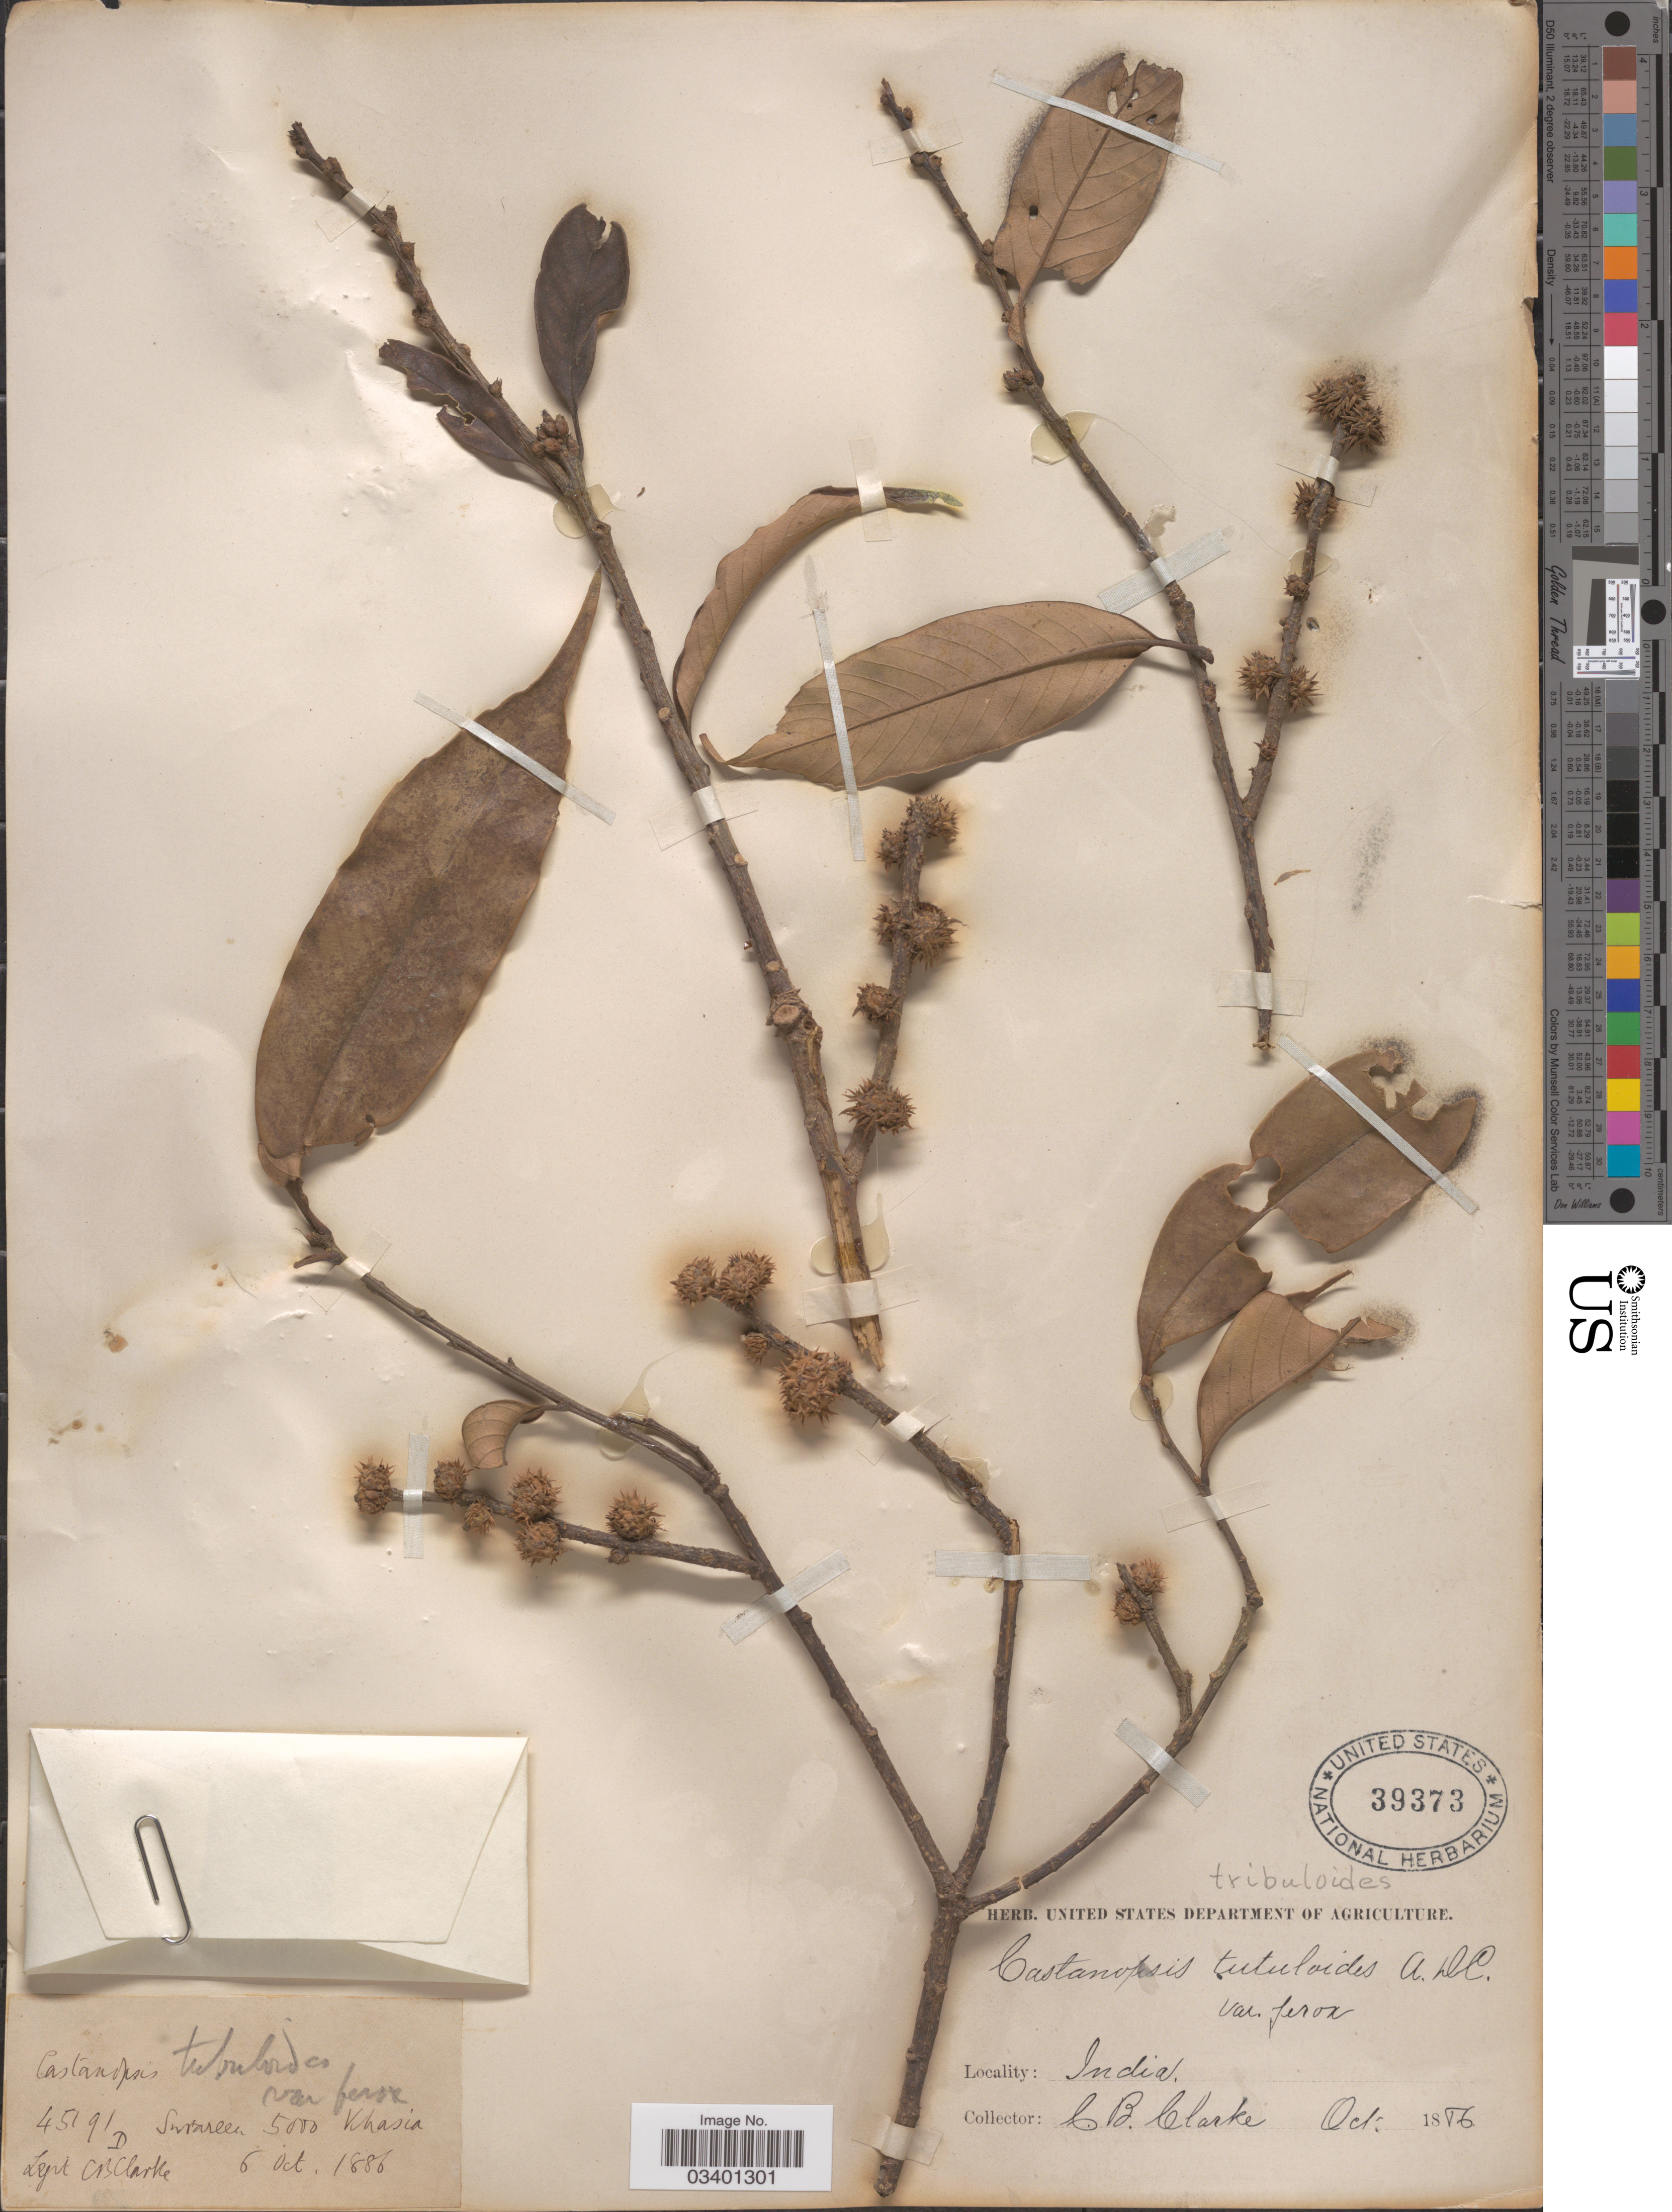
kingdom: Plantae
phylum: Tracheophyta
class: Magnoliopsida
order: Fagales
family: Fagaceae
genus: Castanopsis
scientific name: Castanopsis tribuloides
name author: (Sm.) A. DC.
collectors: C. B. Clarke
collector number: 45191D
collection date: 1886-10-06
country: India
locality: Khasia.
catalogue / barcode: US 39373